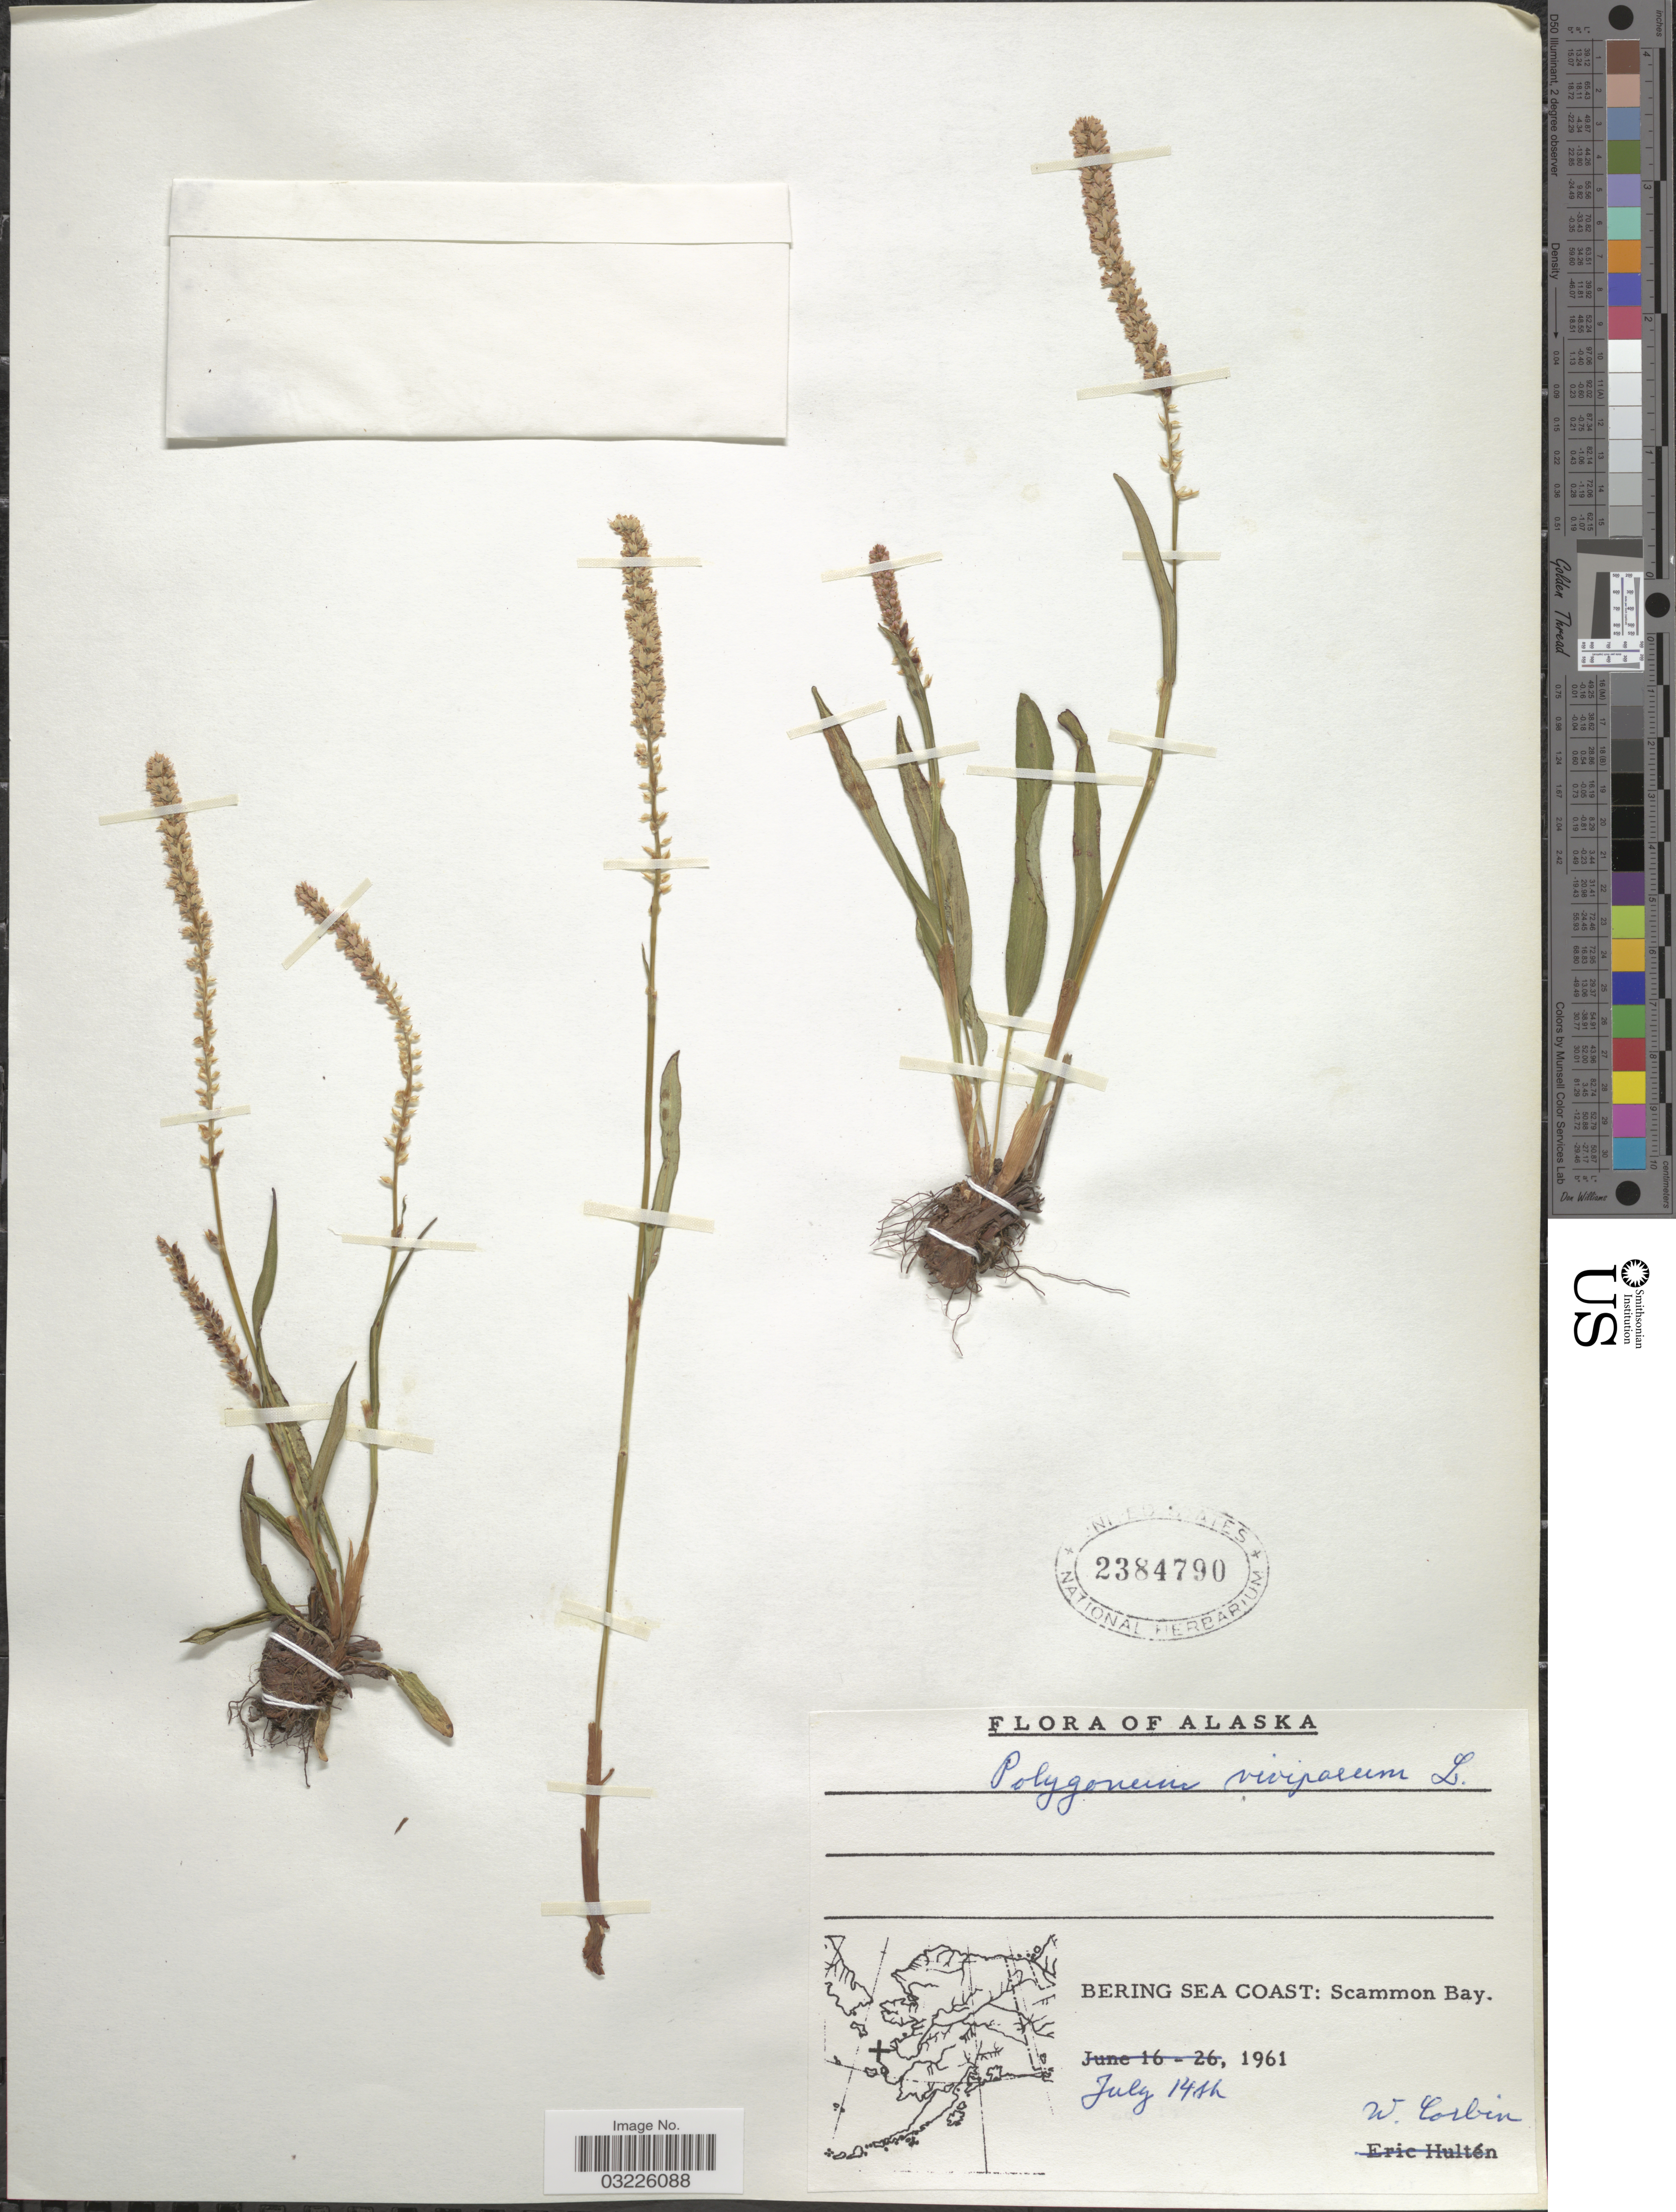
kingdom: Plantae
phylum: Tracheophyta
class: Magnoliopsida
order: Caryophyllales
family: Polygonaceae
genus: Bistorta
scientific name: Bistorta vivipara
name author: (L.) Delarbre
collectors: W. Corbin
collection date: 1961-07-14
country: United States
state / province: Alaska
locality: Bering Sea Coast: Scammon Bay.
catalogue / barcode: US 2384790